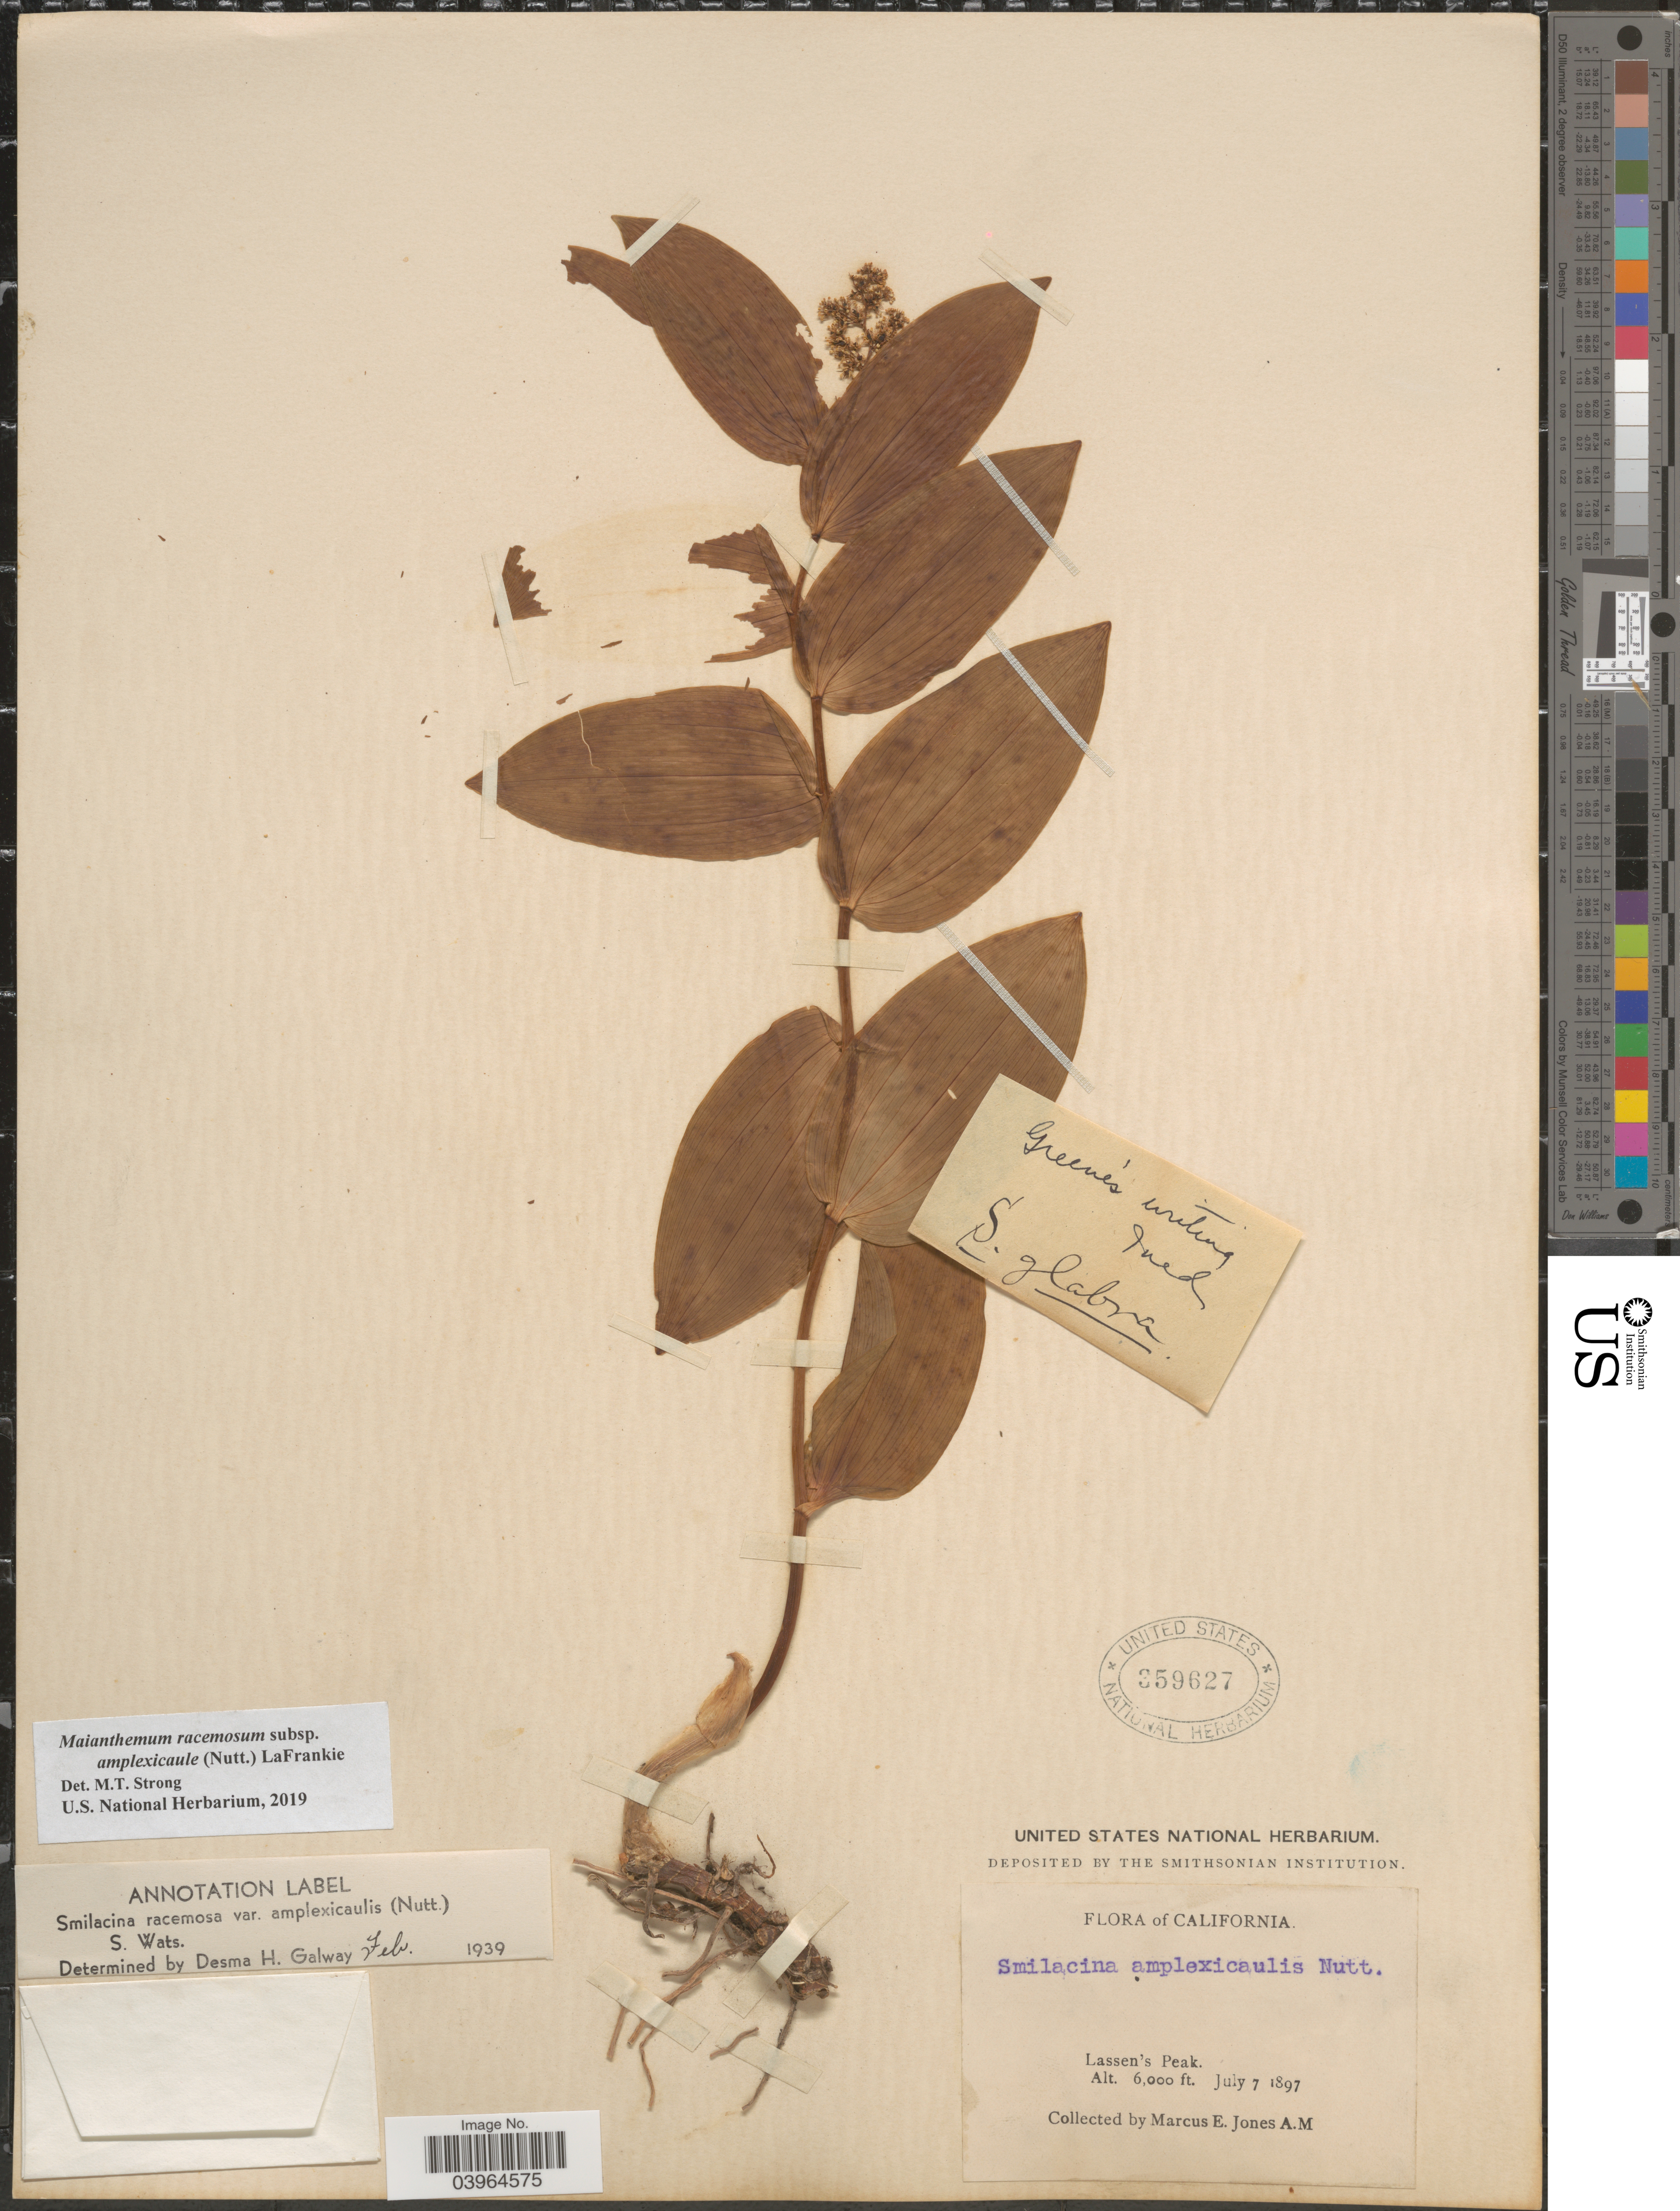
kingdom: Plantae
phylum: Tracheophyta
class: Liliopsida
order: Asparagales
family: Asparagaceae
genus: Maianthemum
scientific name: Maianthemum racemosum subsp. amplexicaule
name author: (Nutt.) LaFrankie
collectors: M. E. Jones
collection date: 1897-07-07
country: United States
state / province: California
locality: Lassen's Peak.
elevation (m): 1829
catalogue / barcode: US 359627